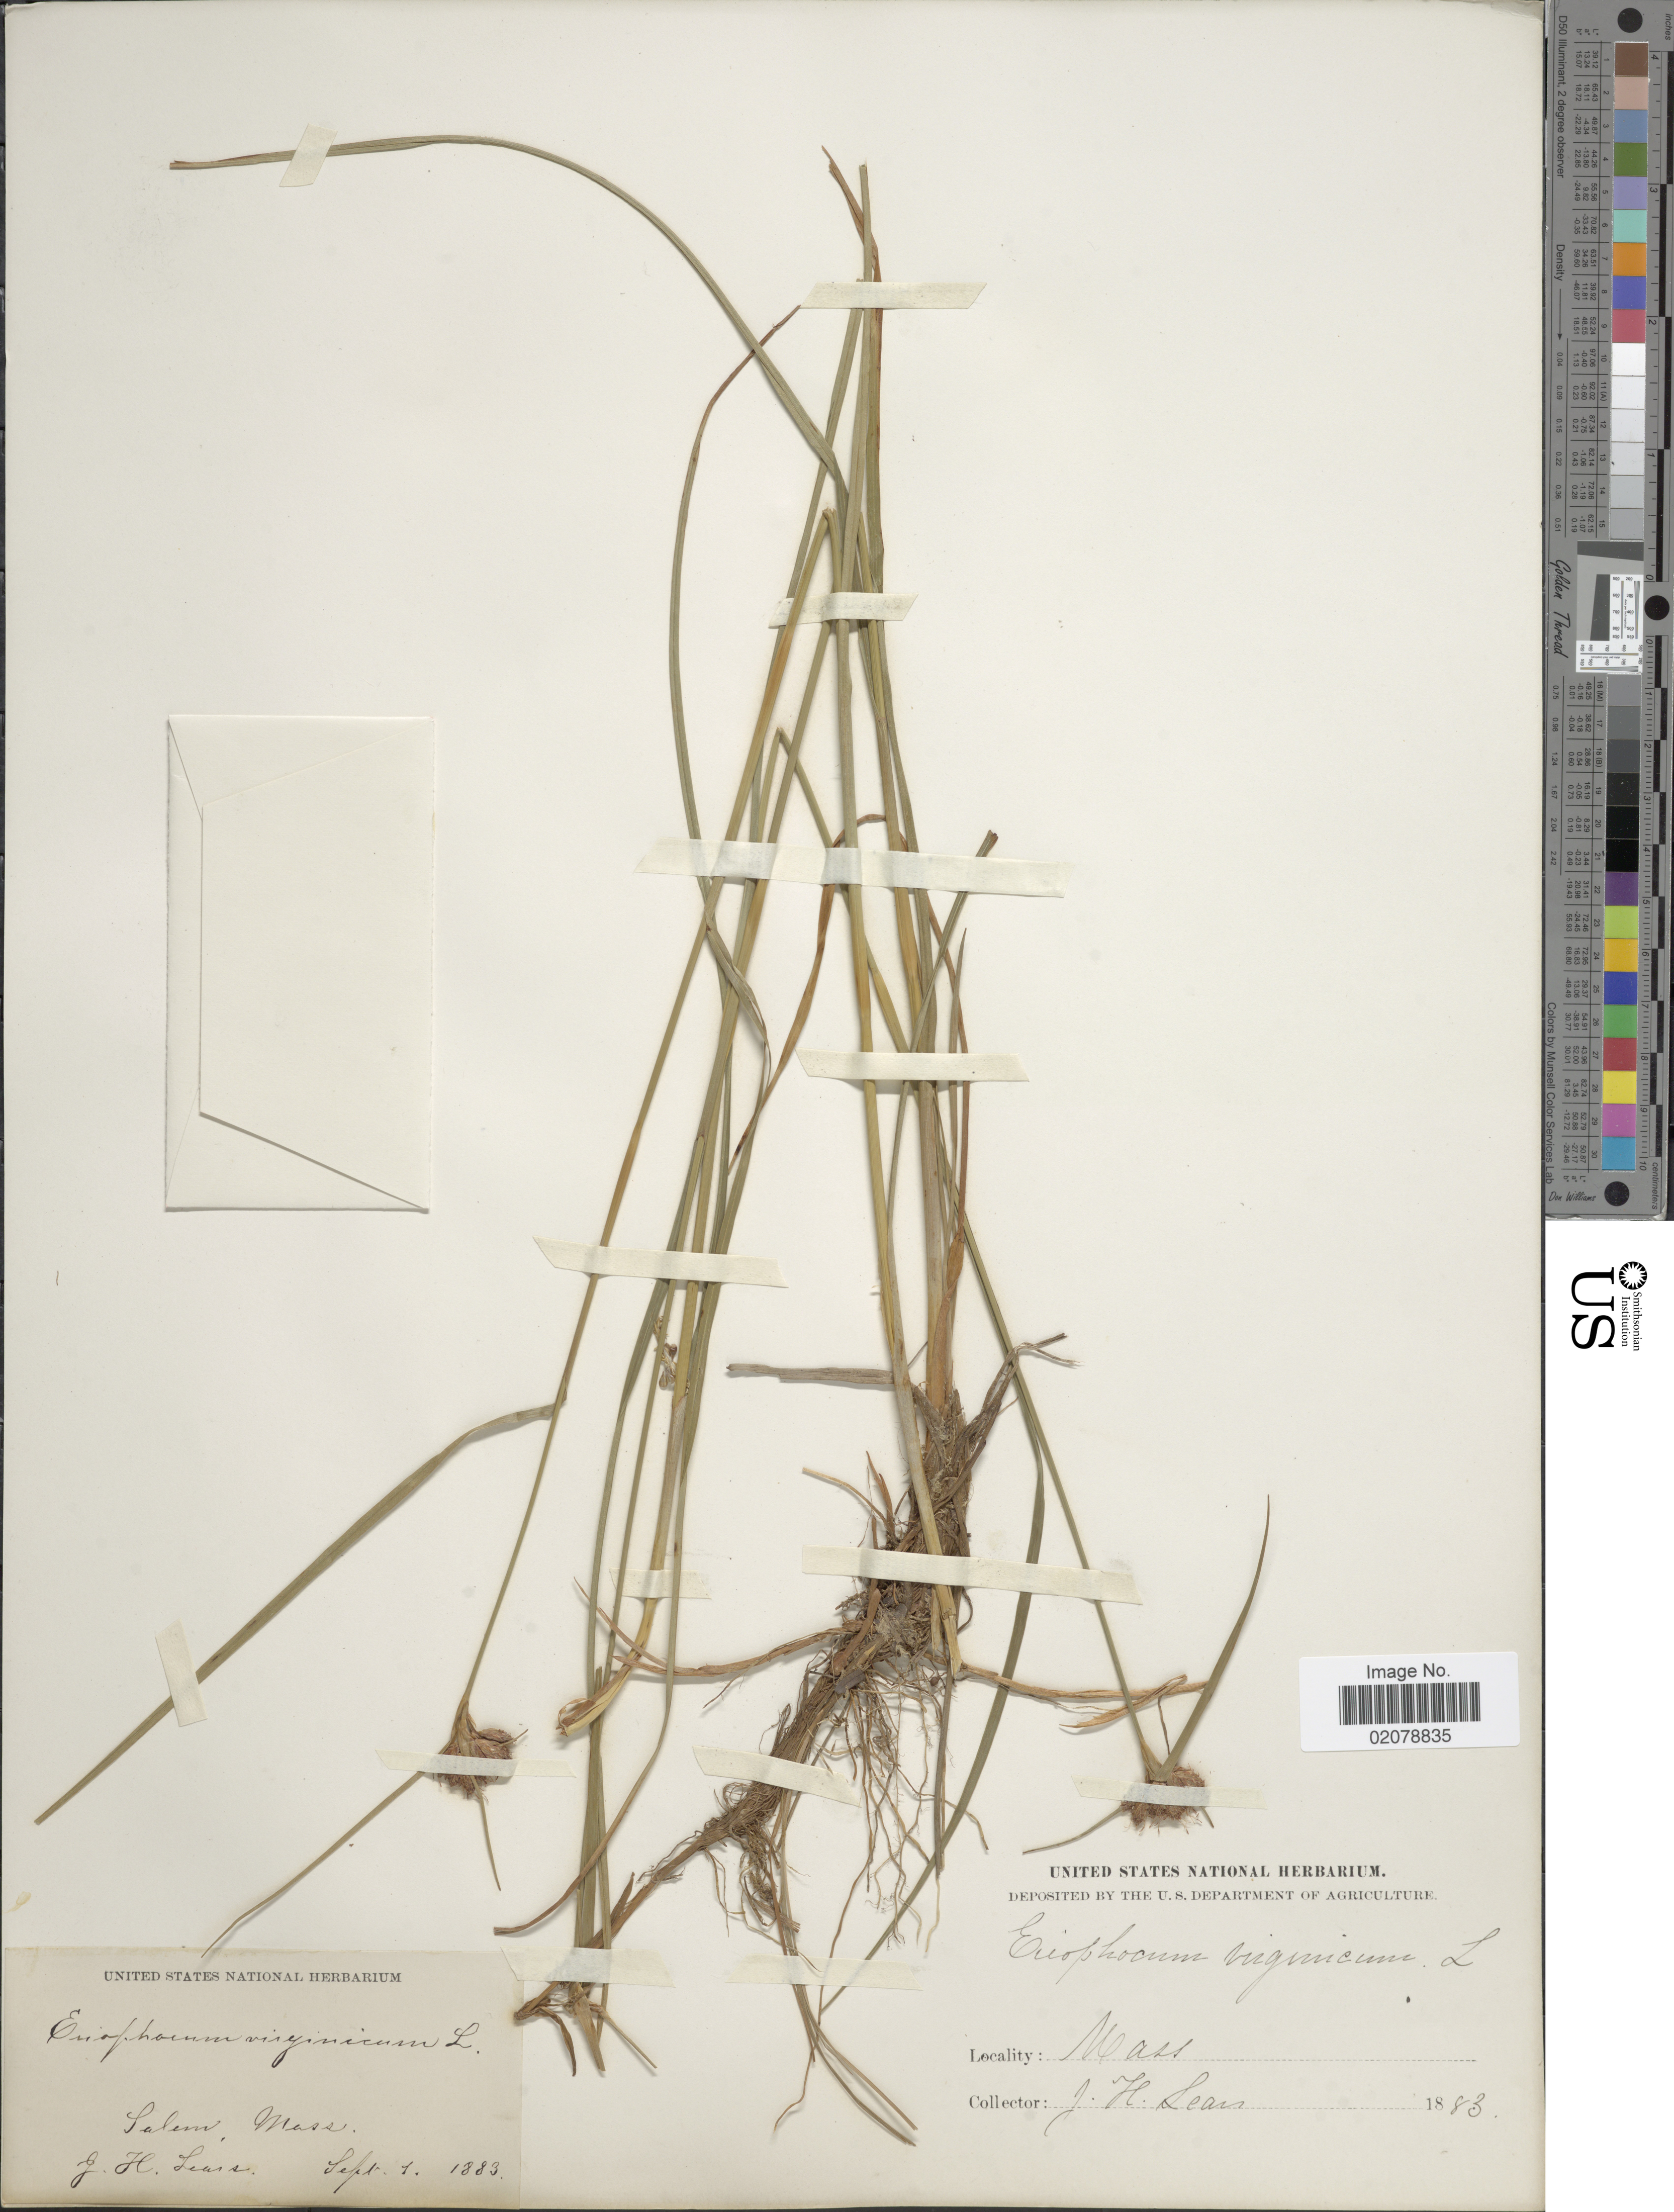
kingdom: Plantae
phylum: Tracheophyta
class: Liliopsida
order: Poales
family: Cyperaceae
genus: Eriophorum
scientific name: Eriophorum virginicum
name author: L.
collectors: J. Leais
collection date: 1883-09-01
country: United States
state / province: Massachusetts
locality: Salem